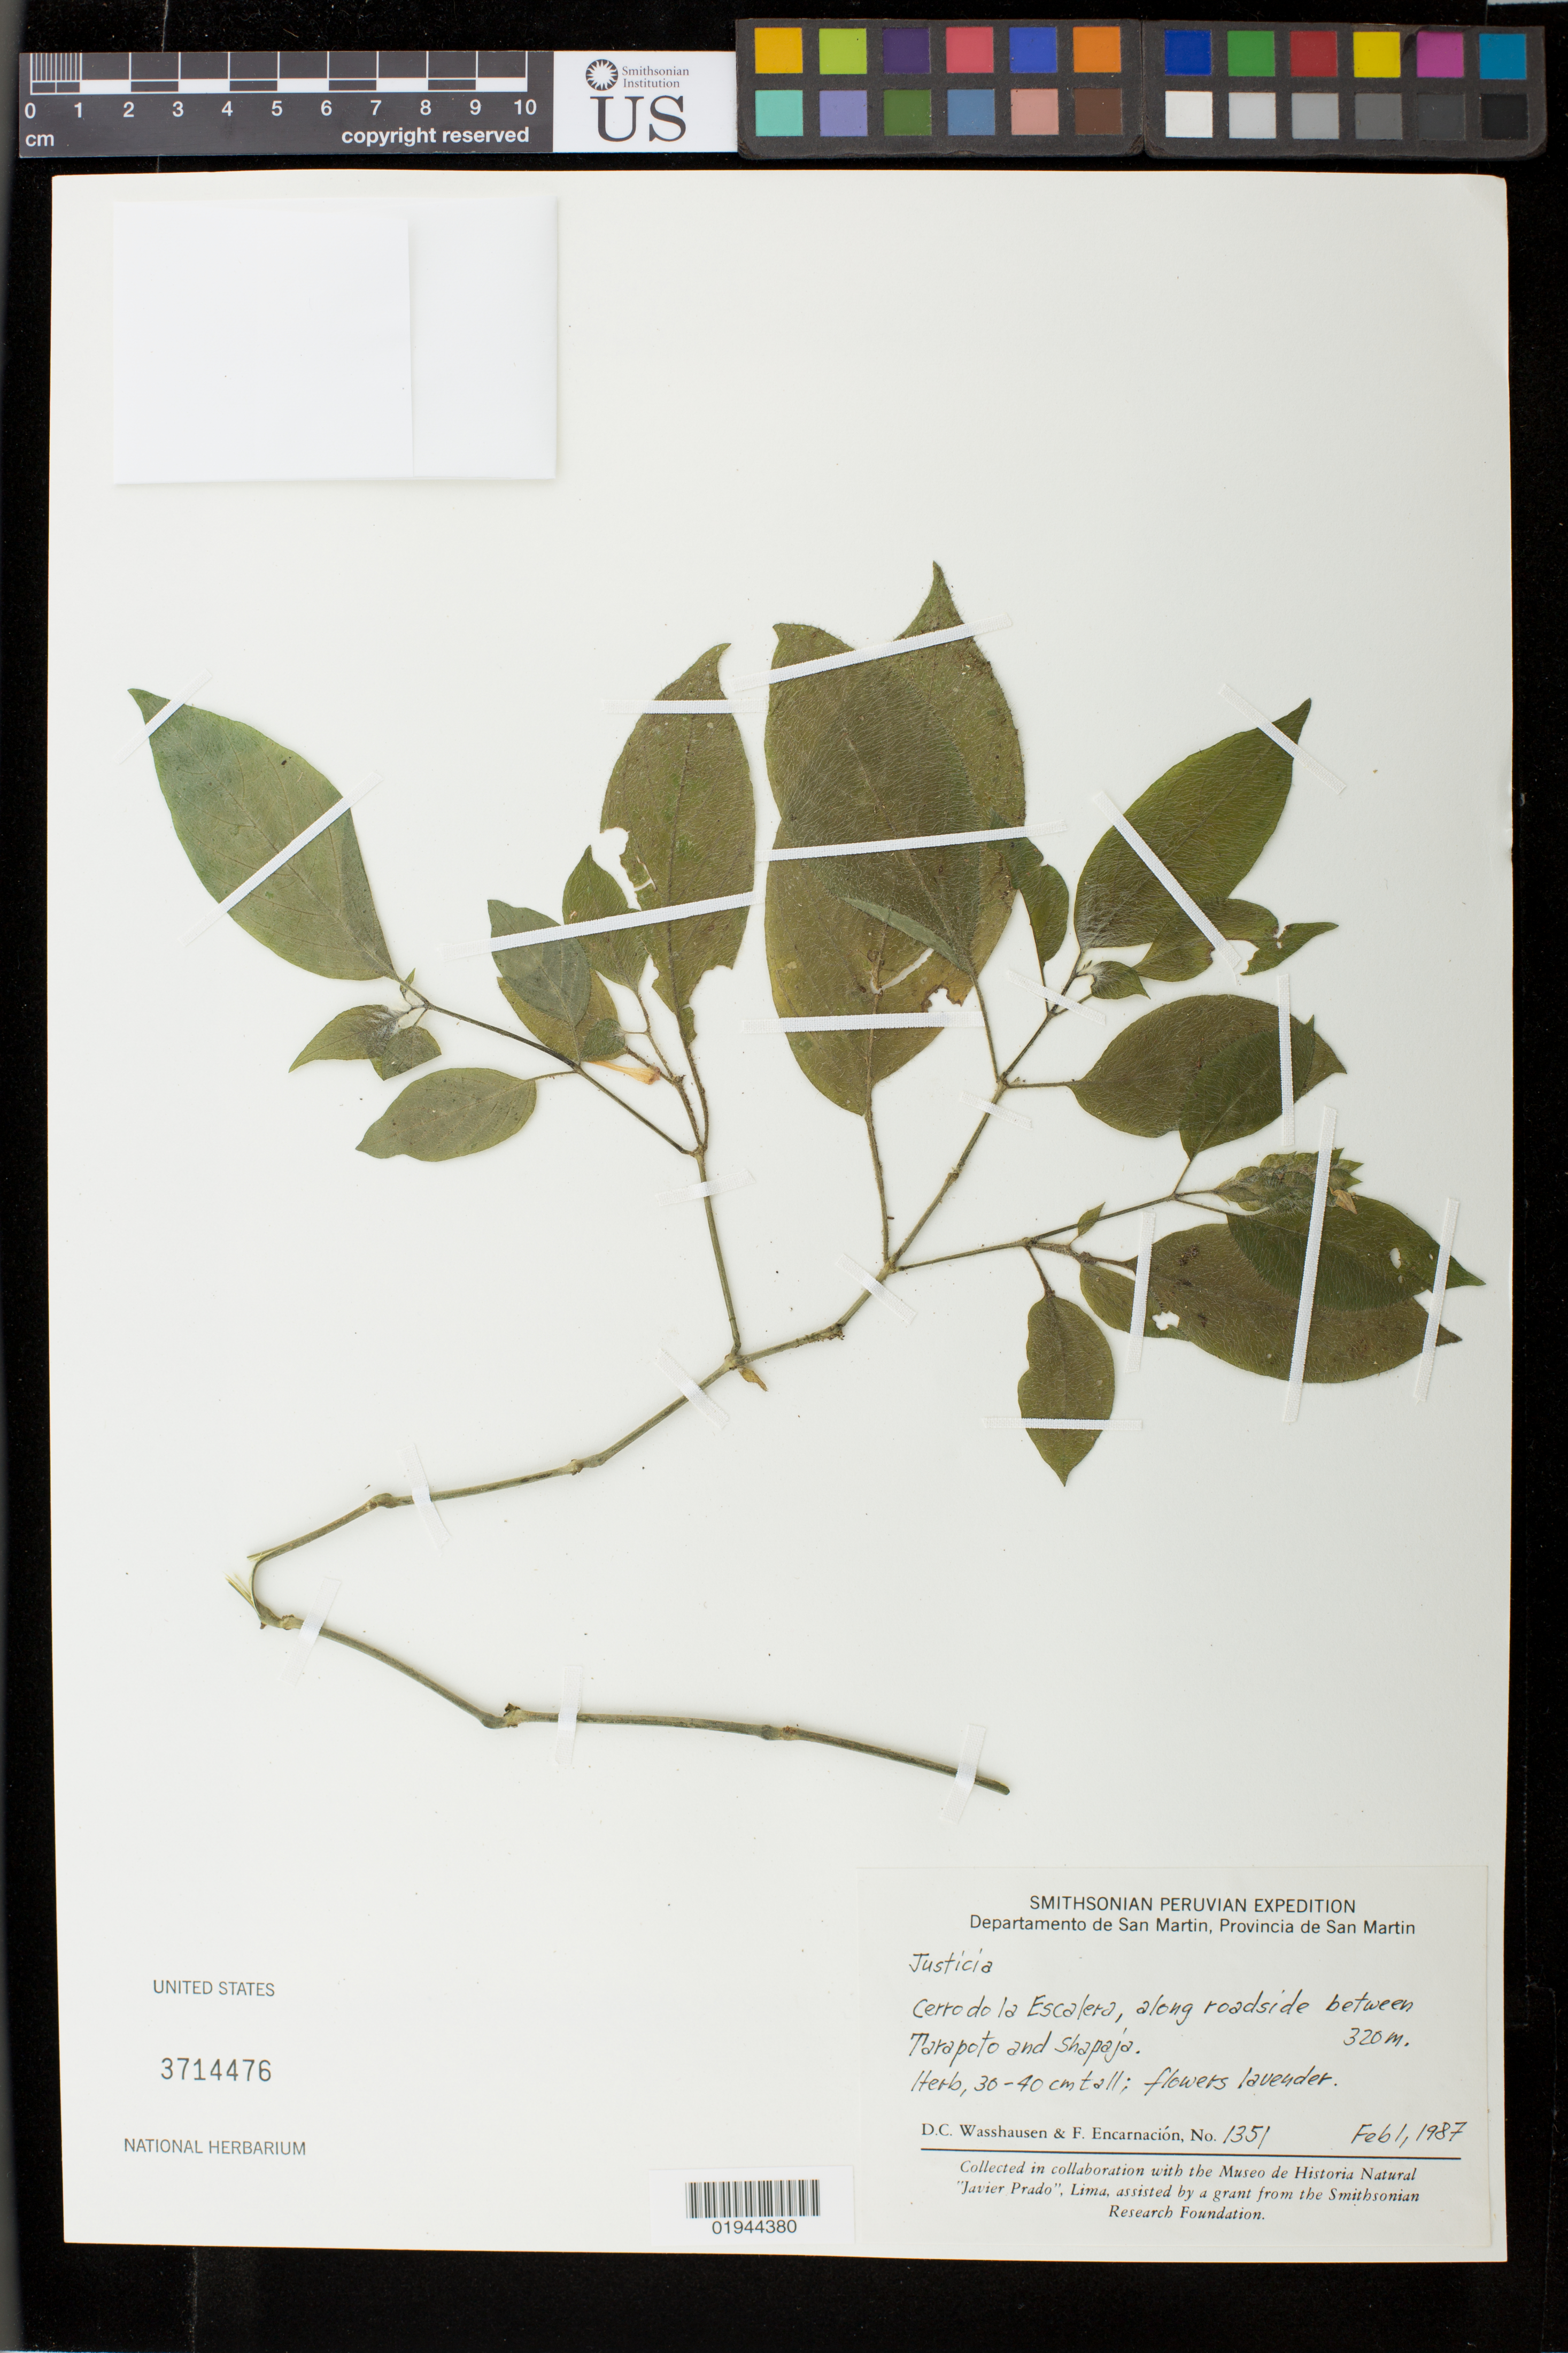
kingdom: Plantae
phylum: Tracheophyta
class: Magnoliopsida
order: Lamiales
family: Acanthaceae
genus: Justicia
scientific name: Justicia sp.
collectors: D. C. Wasshausen & F. Encarnación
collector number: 1351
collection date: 1987-02-01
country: Peru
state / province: San Martín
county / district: San Martín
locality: Cerro de la Escalera, along roadside between Tarapoto and Shapaja.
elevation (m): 320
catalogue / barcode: US 3714476